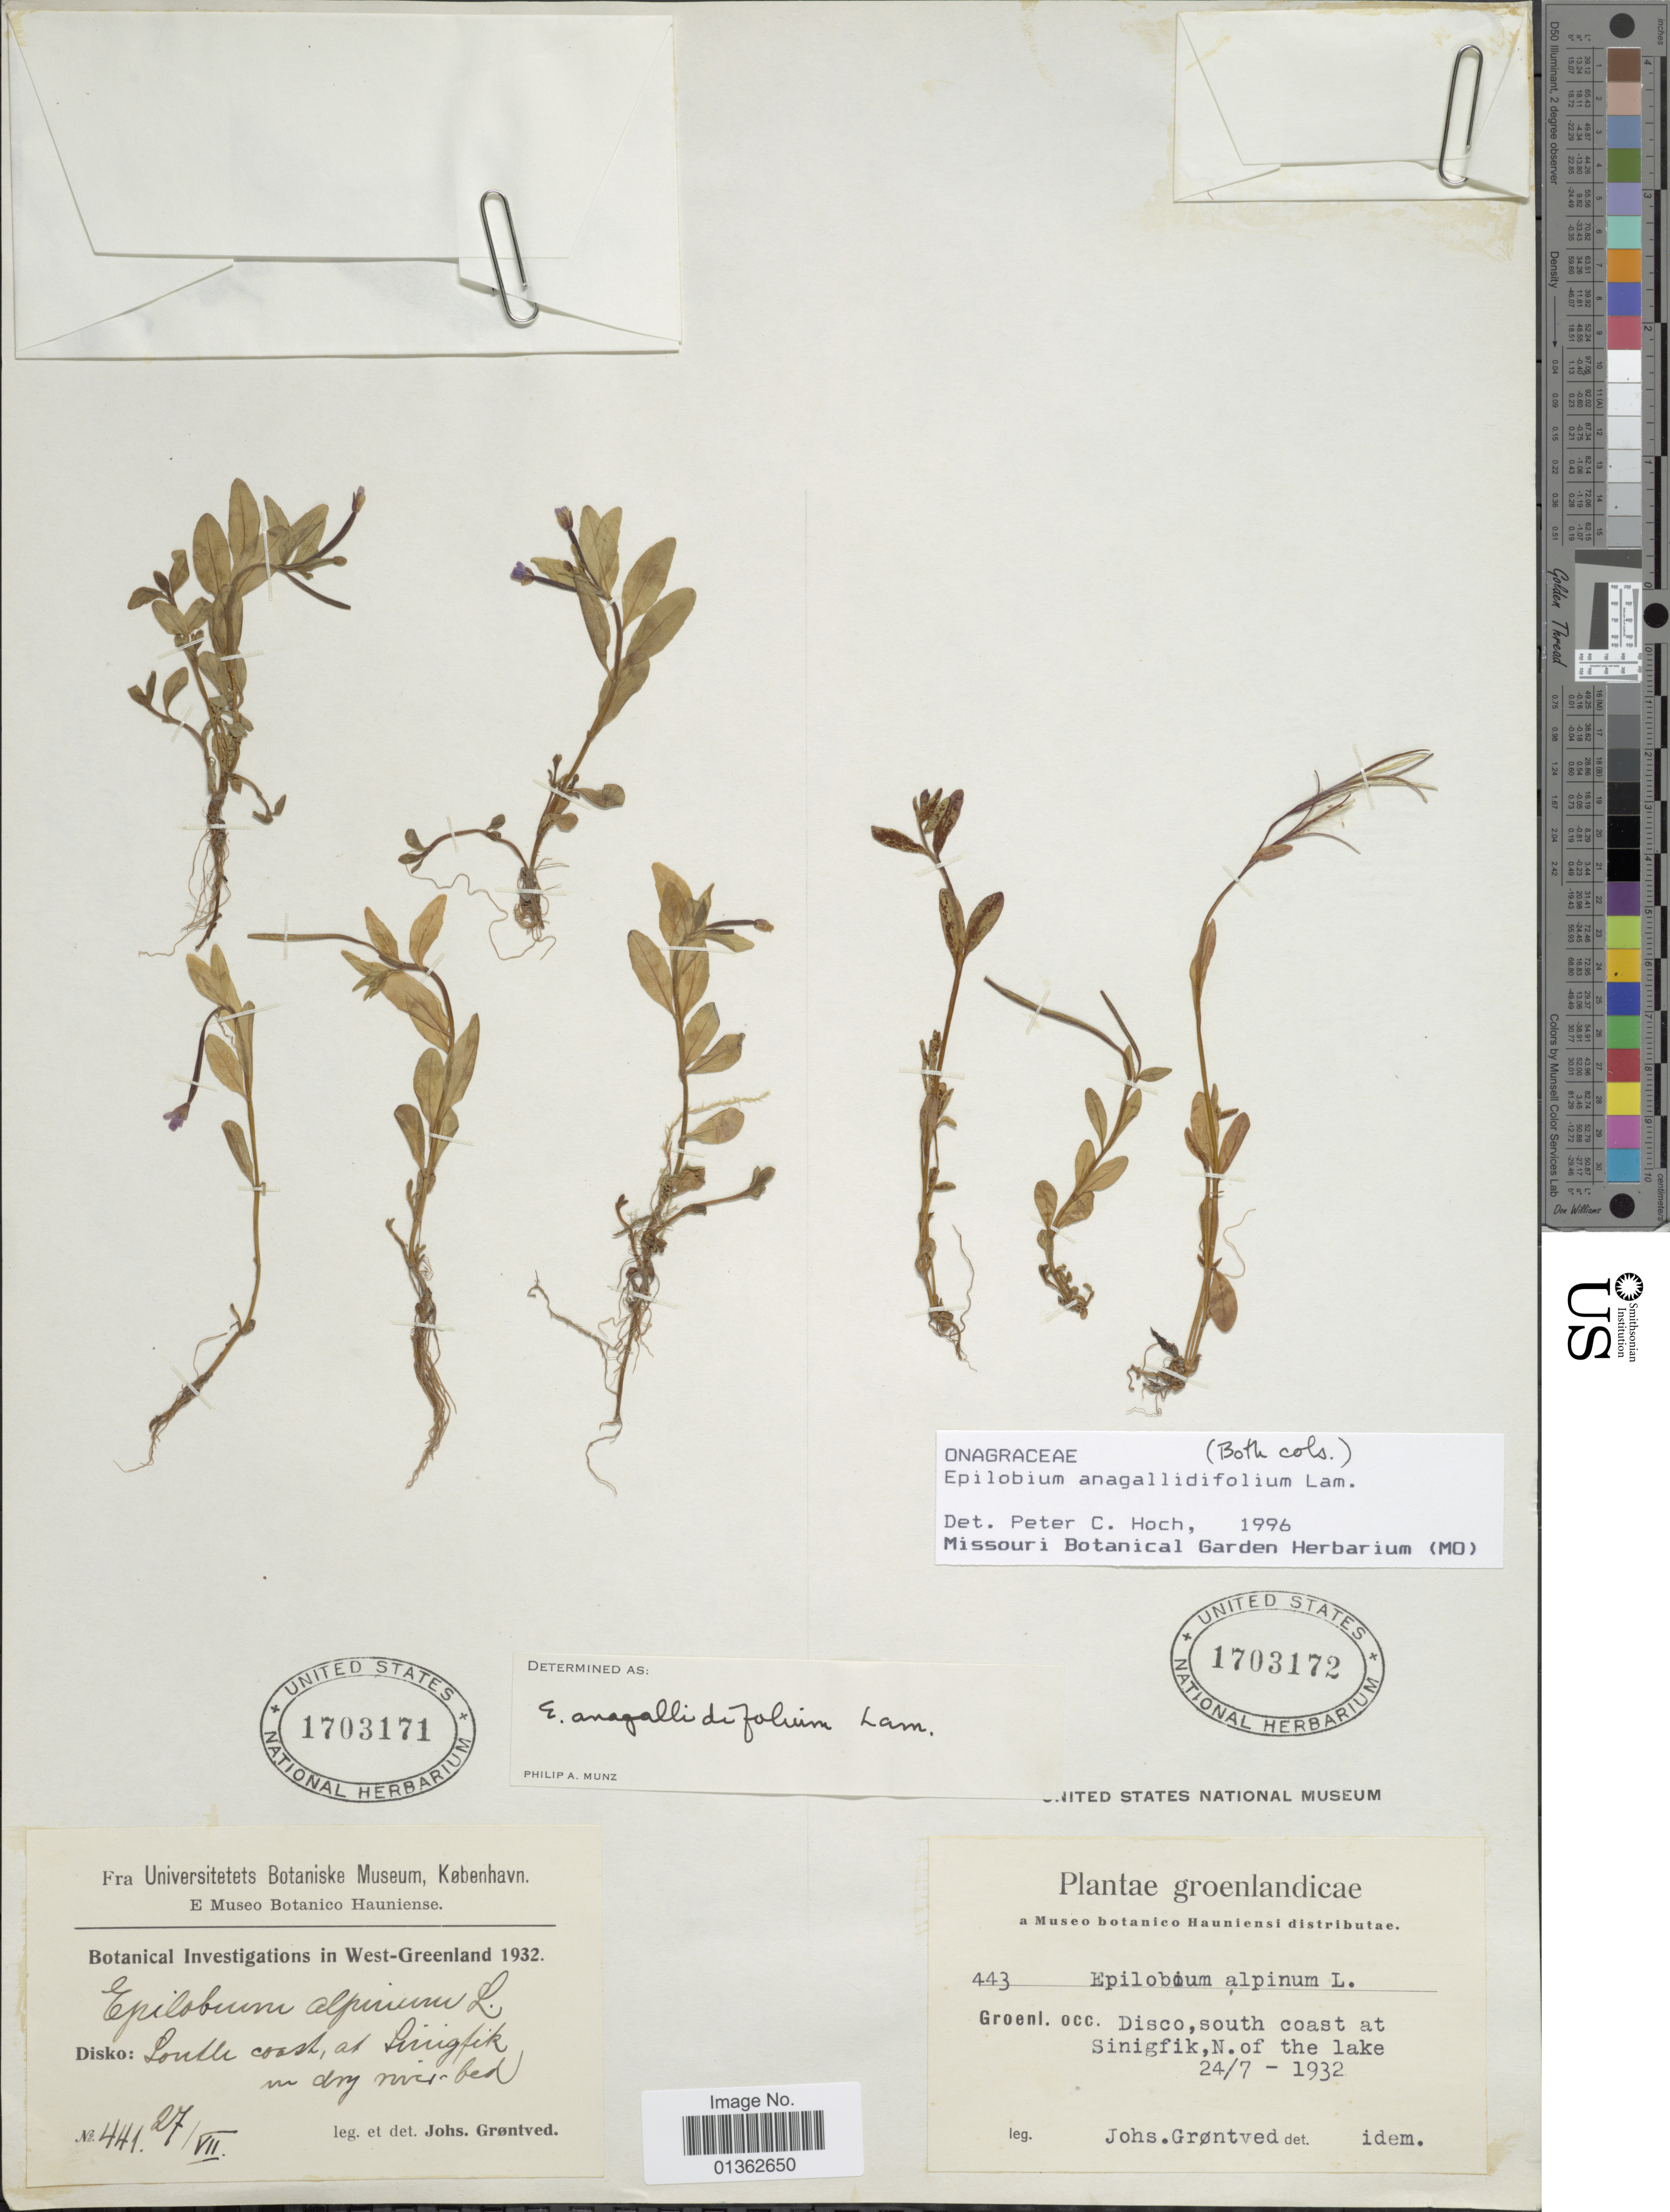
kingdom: Plantae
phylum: Tracheophyta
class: Magnoliopsida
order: Myrtales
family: Onagraceae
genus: Epilobium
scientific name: Epilobium anagallidifolium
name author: Lam.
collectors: J. Grøntved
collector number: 443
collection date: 1932-07-24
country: Greenland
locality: Groenl. occ. Disco, south coast at Sinigfik, N. of the lake.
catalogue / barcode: US 1703172-2